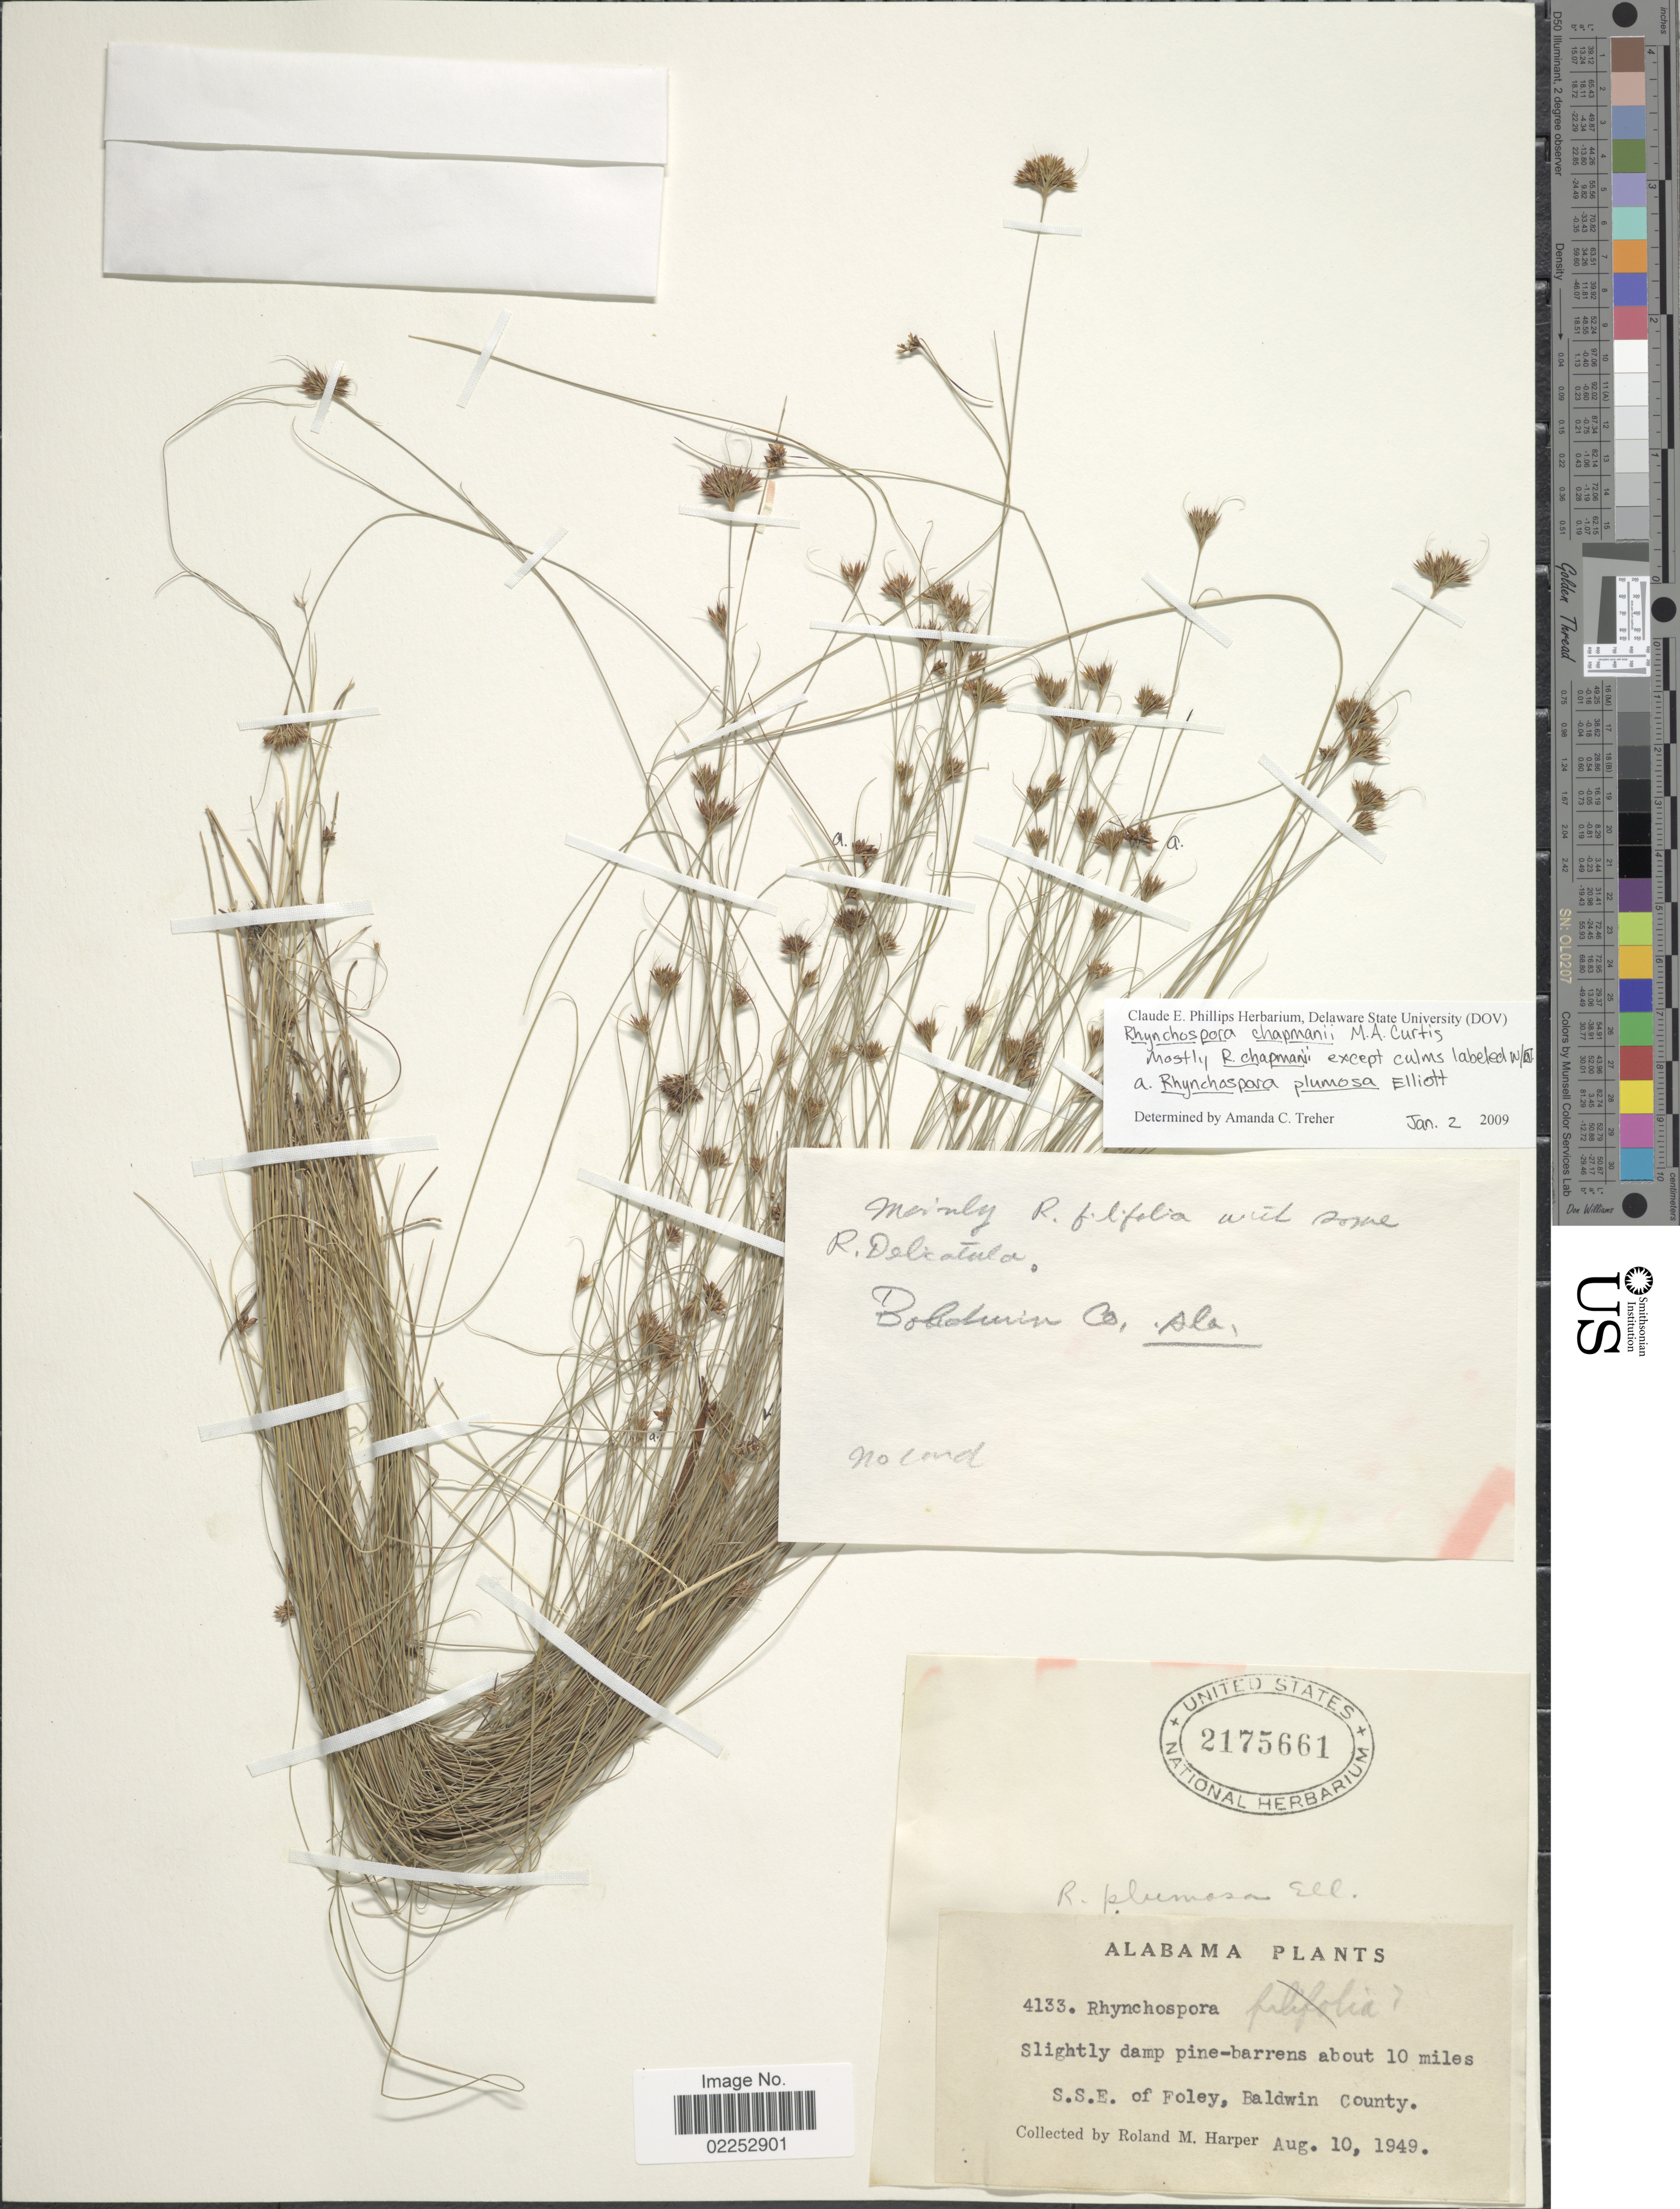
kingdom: Plantae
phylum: Tracheophyta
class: Liliopsida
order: Poales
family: Cyperaceae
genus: Rhynchospora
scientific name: Rhynchospora chapmanii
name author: M.A. Curtis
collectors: R. M. Harper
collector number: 4133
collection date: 1949-08-10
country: United States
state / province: Alabama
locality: About 10 miles S.S.E. of Foley, Baldwin County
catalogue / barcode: US 2175661